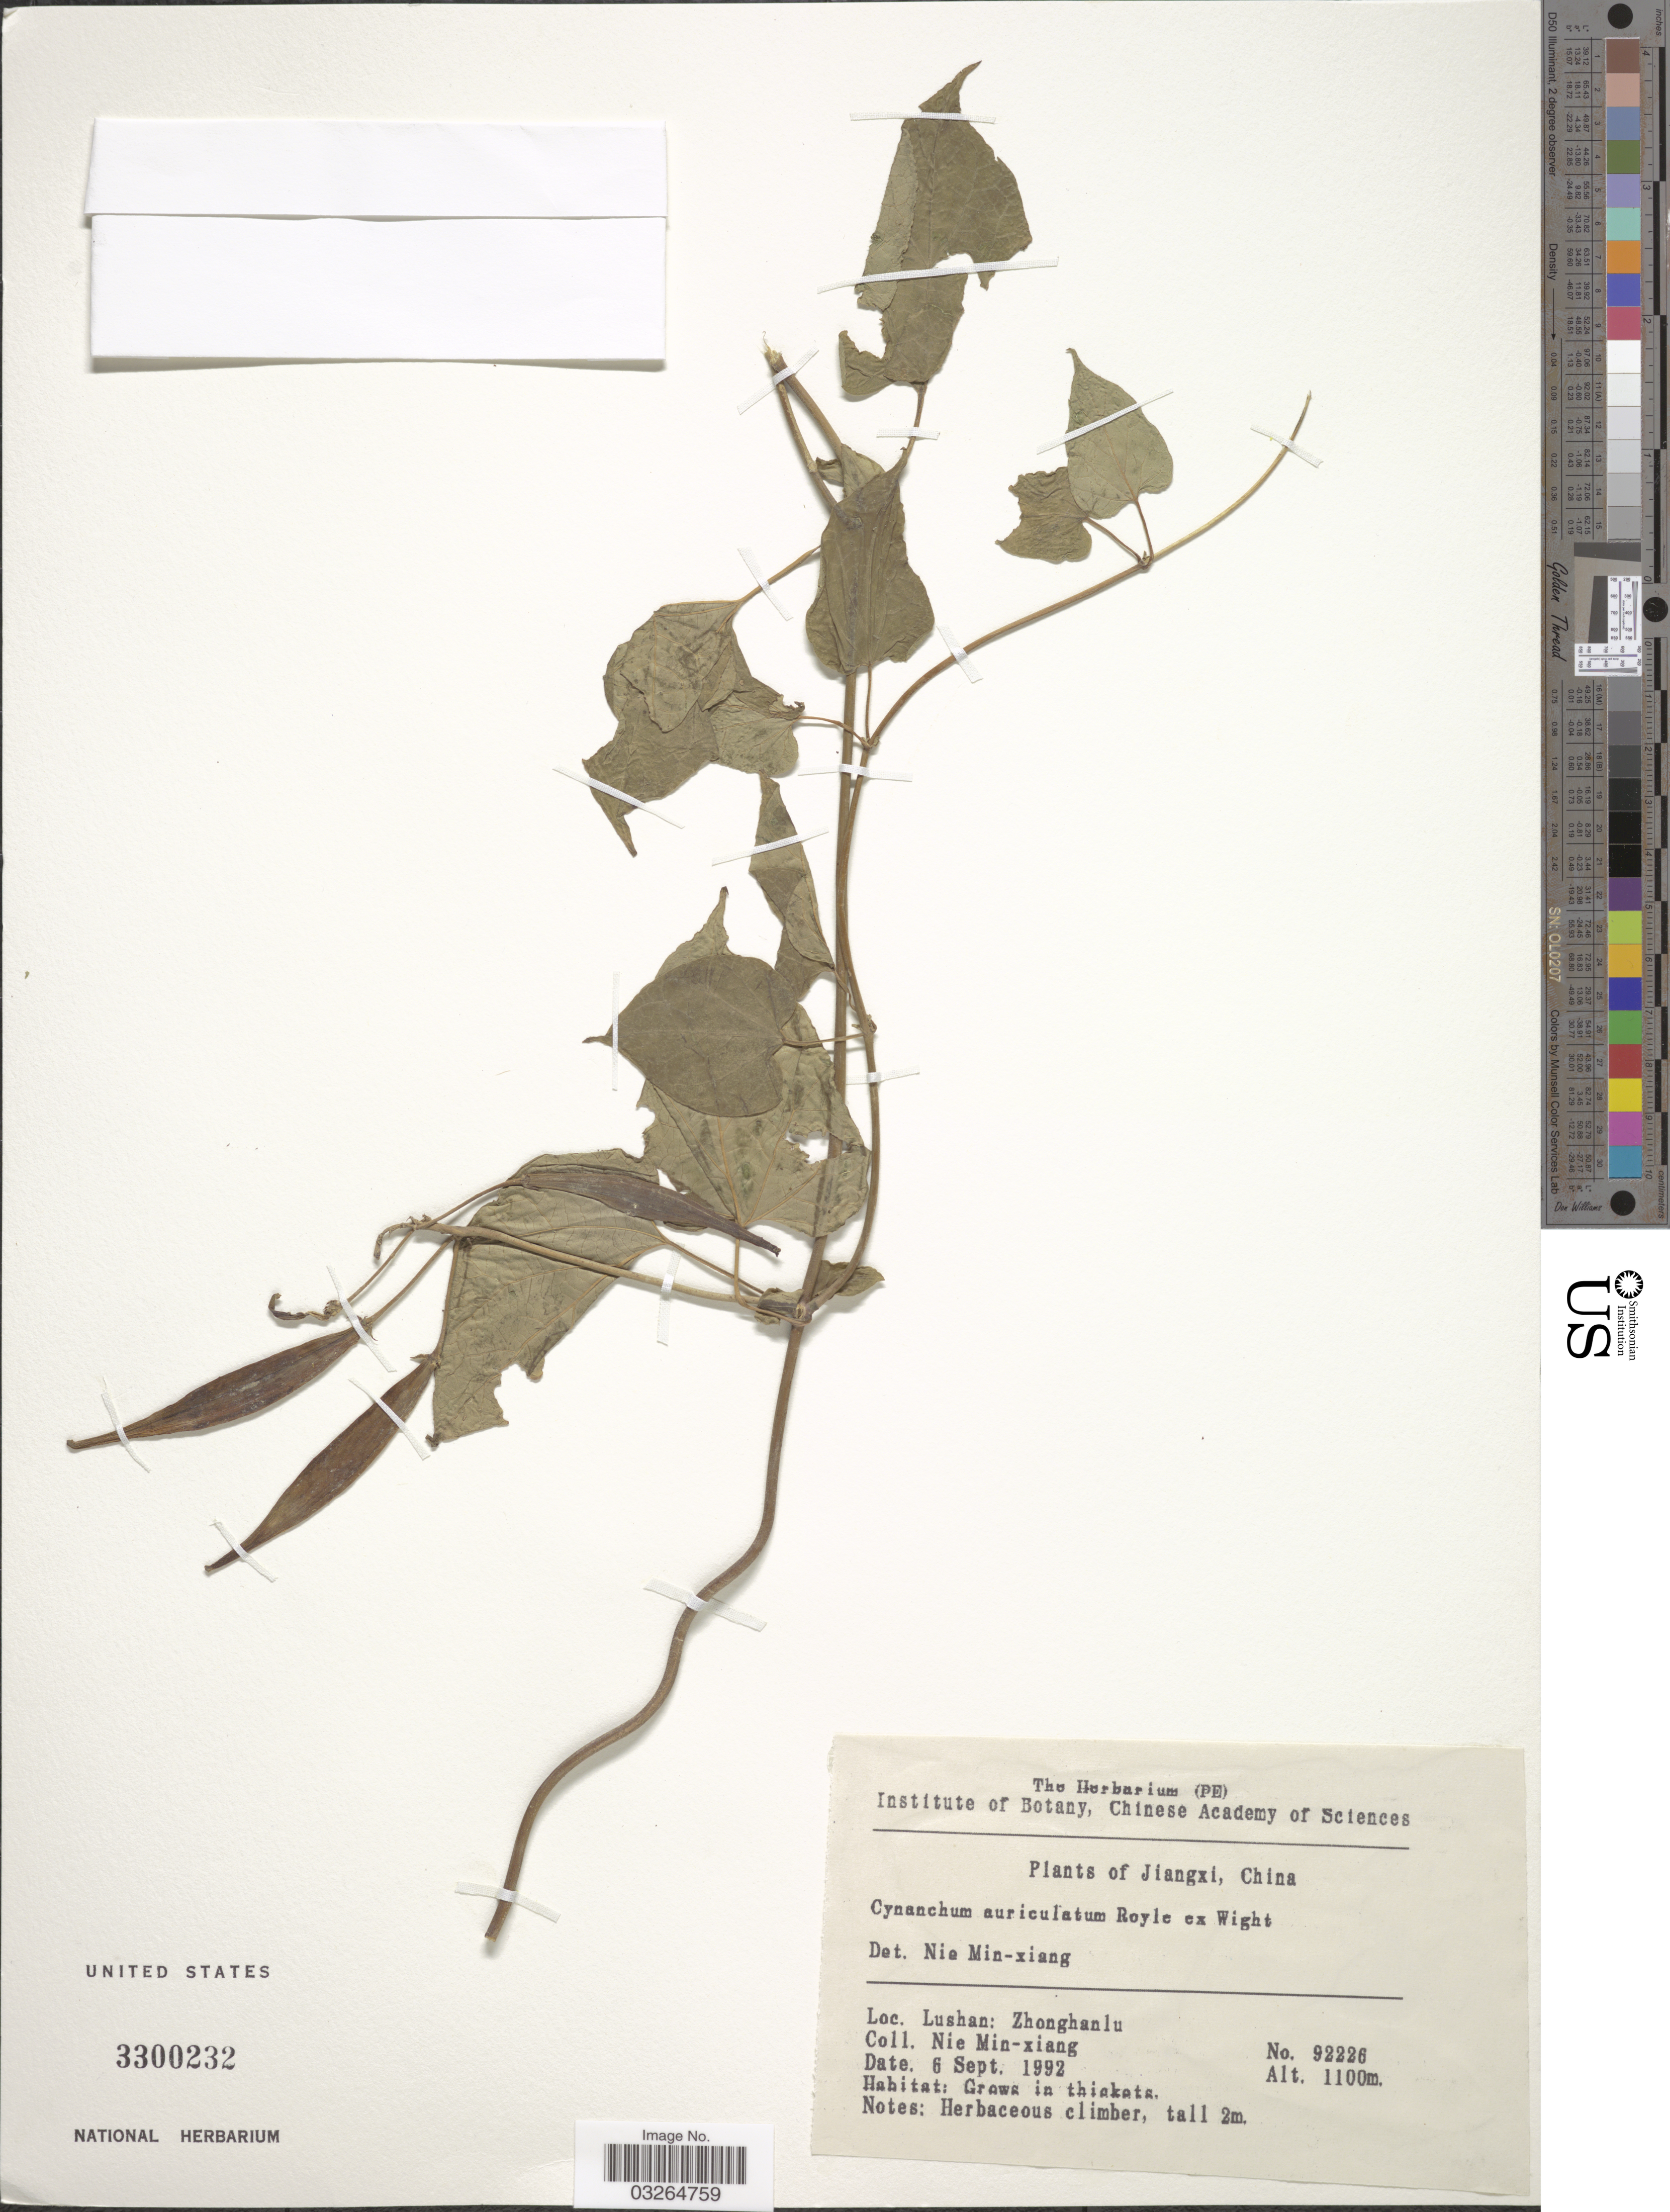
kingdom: Plantae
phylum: Tracheophyta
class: Magnoliopsida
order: Gentianales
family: Apocynaceae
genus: Cynanchum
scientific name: Cynanchum auriculatum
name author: Royle ex Wight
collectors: M. Nie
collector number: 92226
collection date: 1992-09-06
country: China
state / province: Jiangxi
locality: Jiangxi. Lushan: Zhonghanlu.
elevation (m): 1100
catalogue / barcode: US 3300232